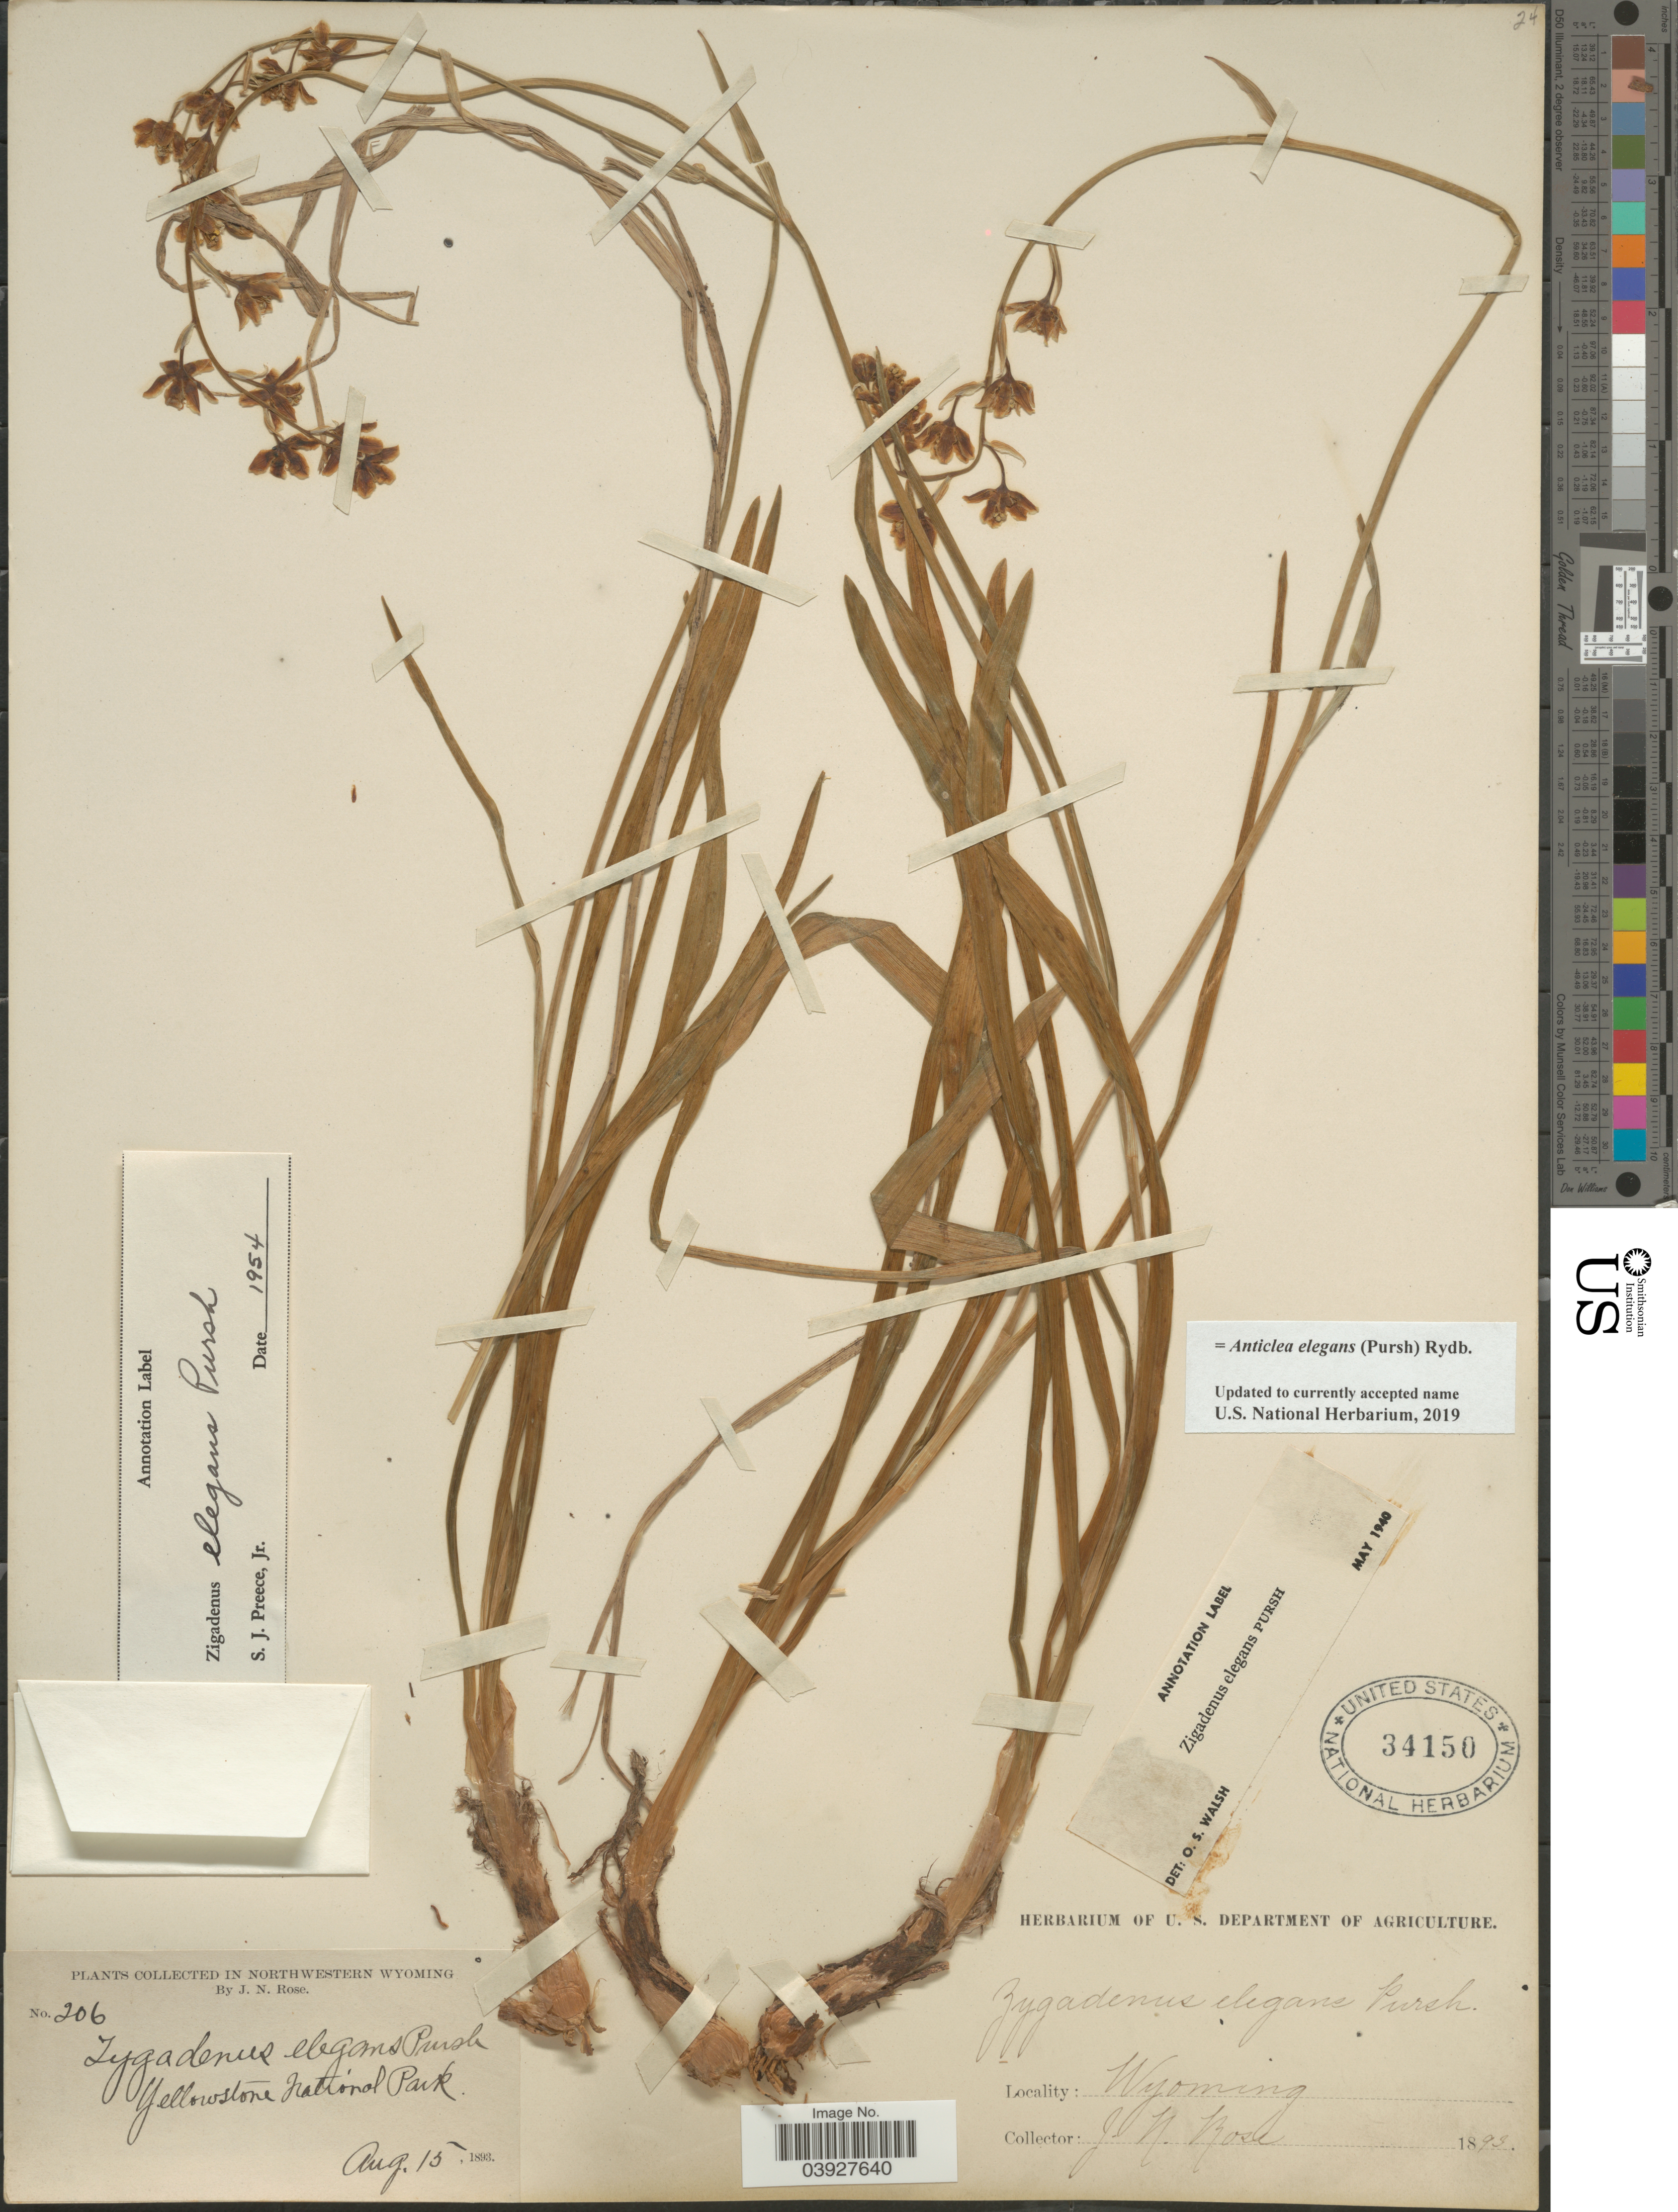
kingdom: Plantae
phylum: Tracheophyta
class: Liliopsida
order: Liliales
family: Melanthiaceae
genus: Anticlea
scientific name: Anticlea elegans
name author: (Pursh) Rydb.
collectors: J. N. Rose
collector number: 206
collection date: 1893-08-15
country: United States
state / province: Wyoming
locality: Northwestern Wyoming. Yellowstone National Park.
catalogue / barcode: US 34150